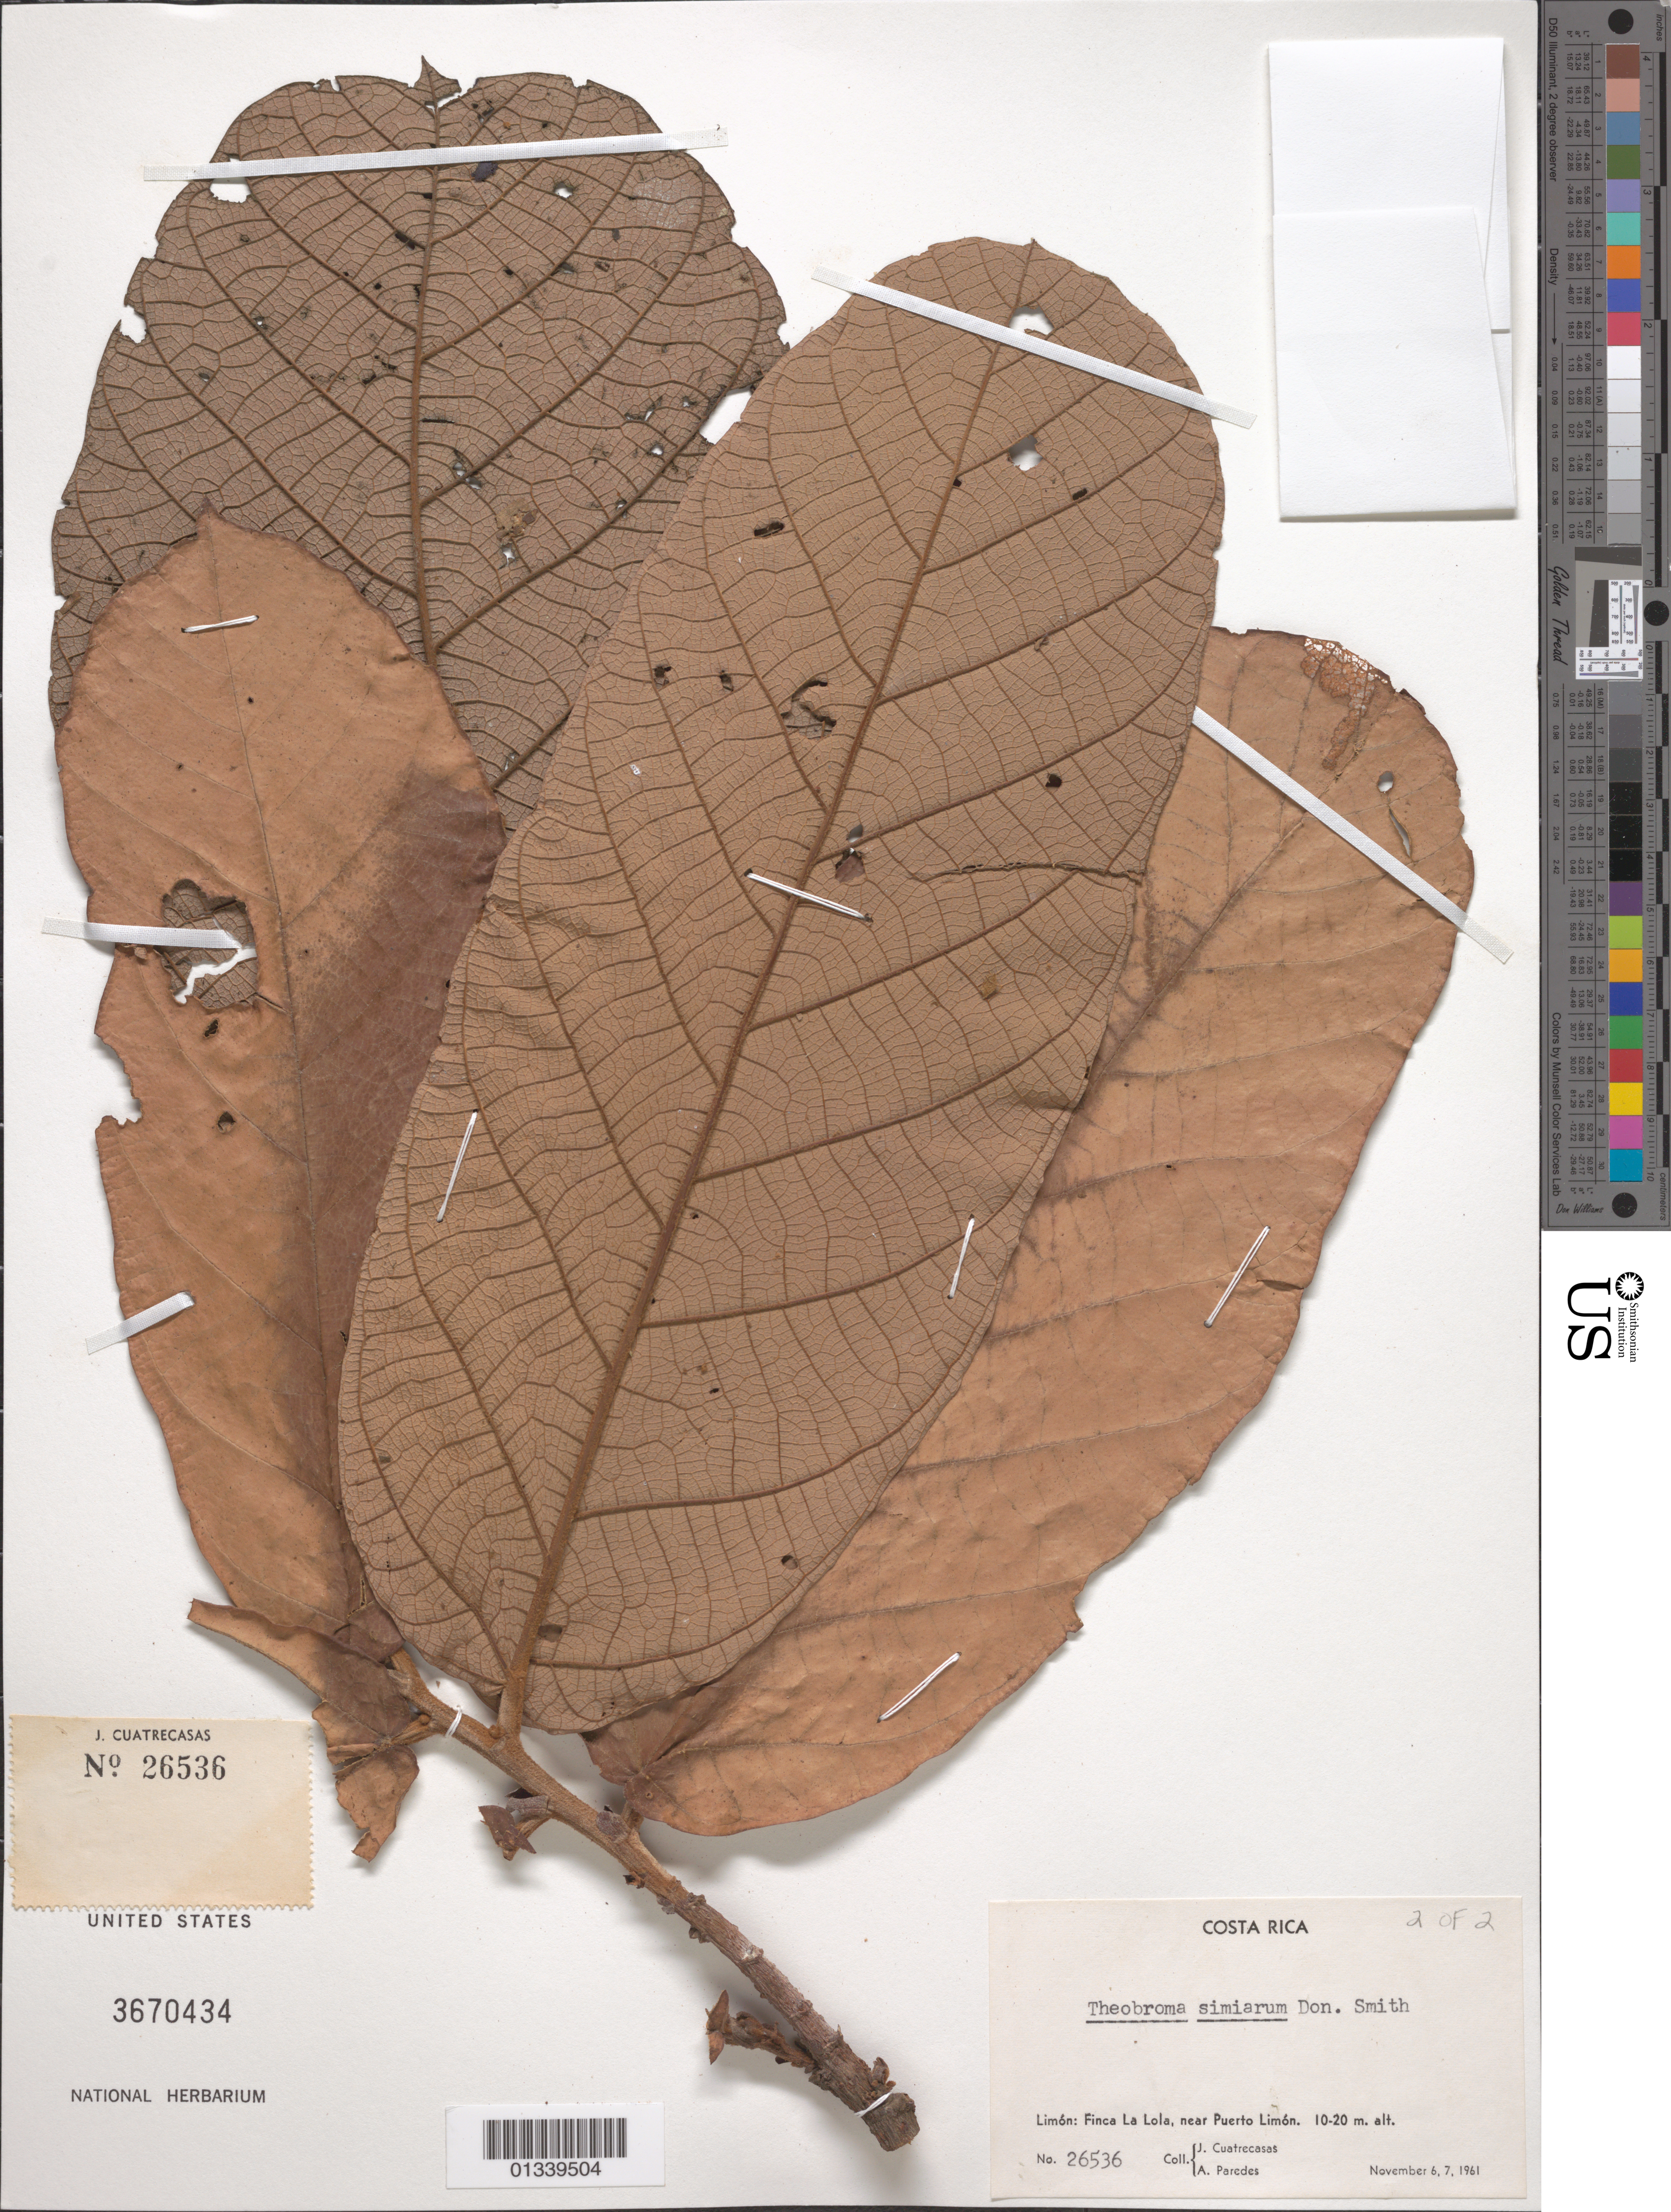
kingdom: Plantae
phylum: Tracheophyta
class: Magnoliopsida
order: Malvales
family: Malvaceae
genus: Theobroma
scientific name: Theobroma simiarum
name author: Donn. Sm.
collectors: J. Cuatrecasas & A. Paredes C.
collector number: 26536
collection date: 1961-11-06/1961-11-07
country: Costa Rica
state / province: Limon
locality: Finca La Lola, near Puerto Limon.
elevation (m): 10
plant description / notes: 2 of 2 1 of 2: USNH 3670433; BC 01339503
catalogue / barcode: US 3670434